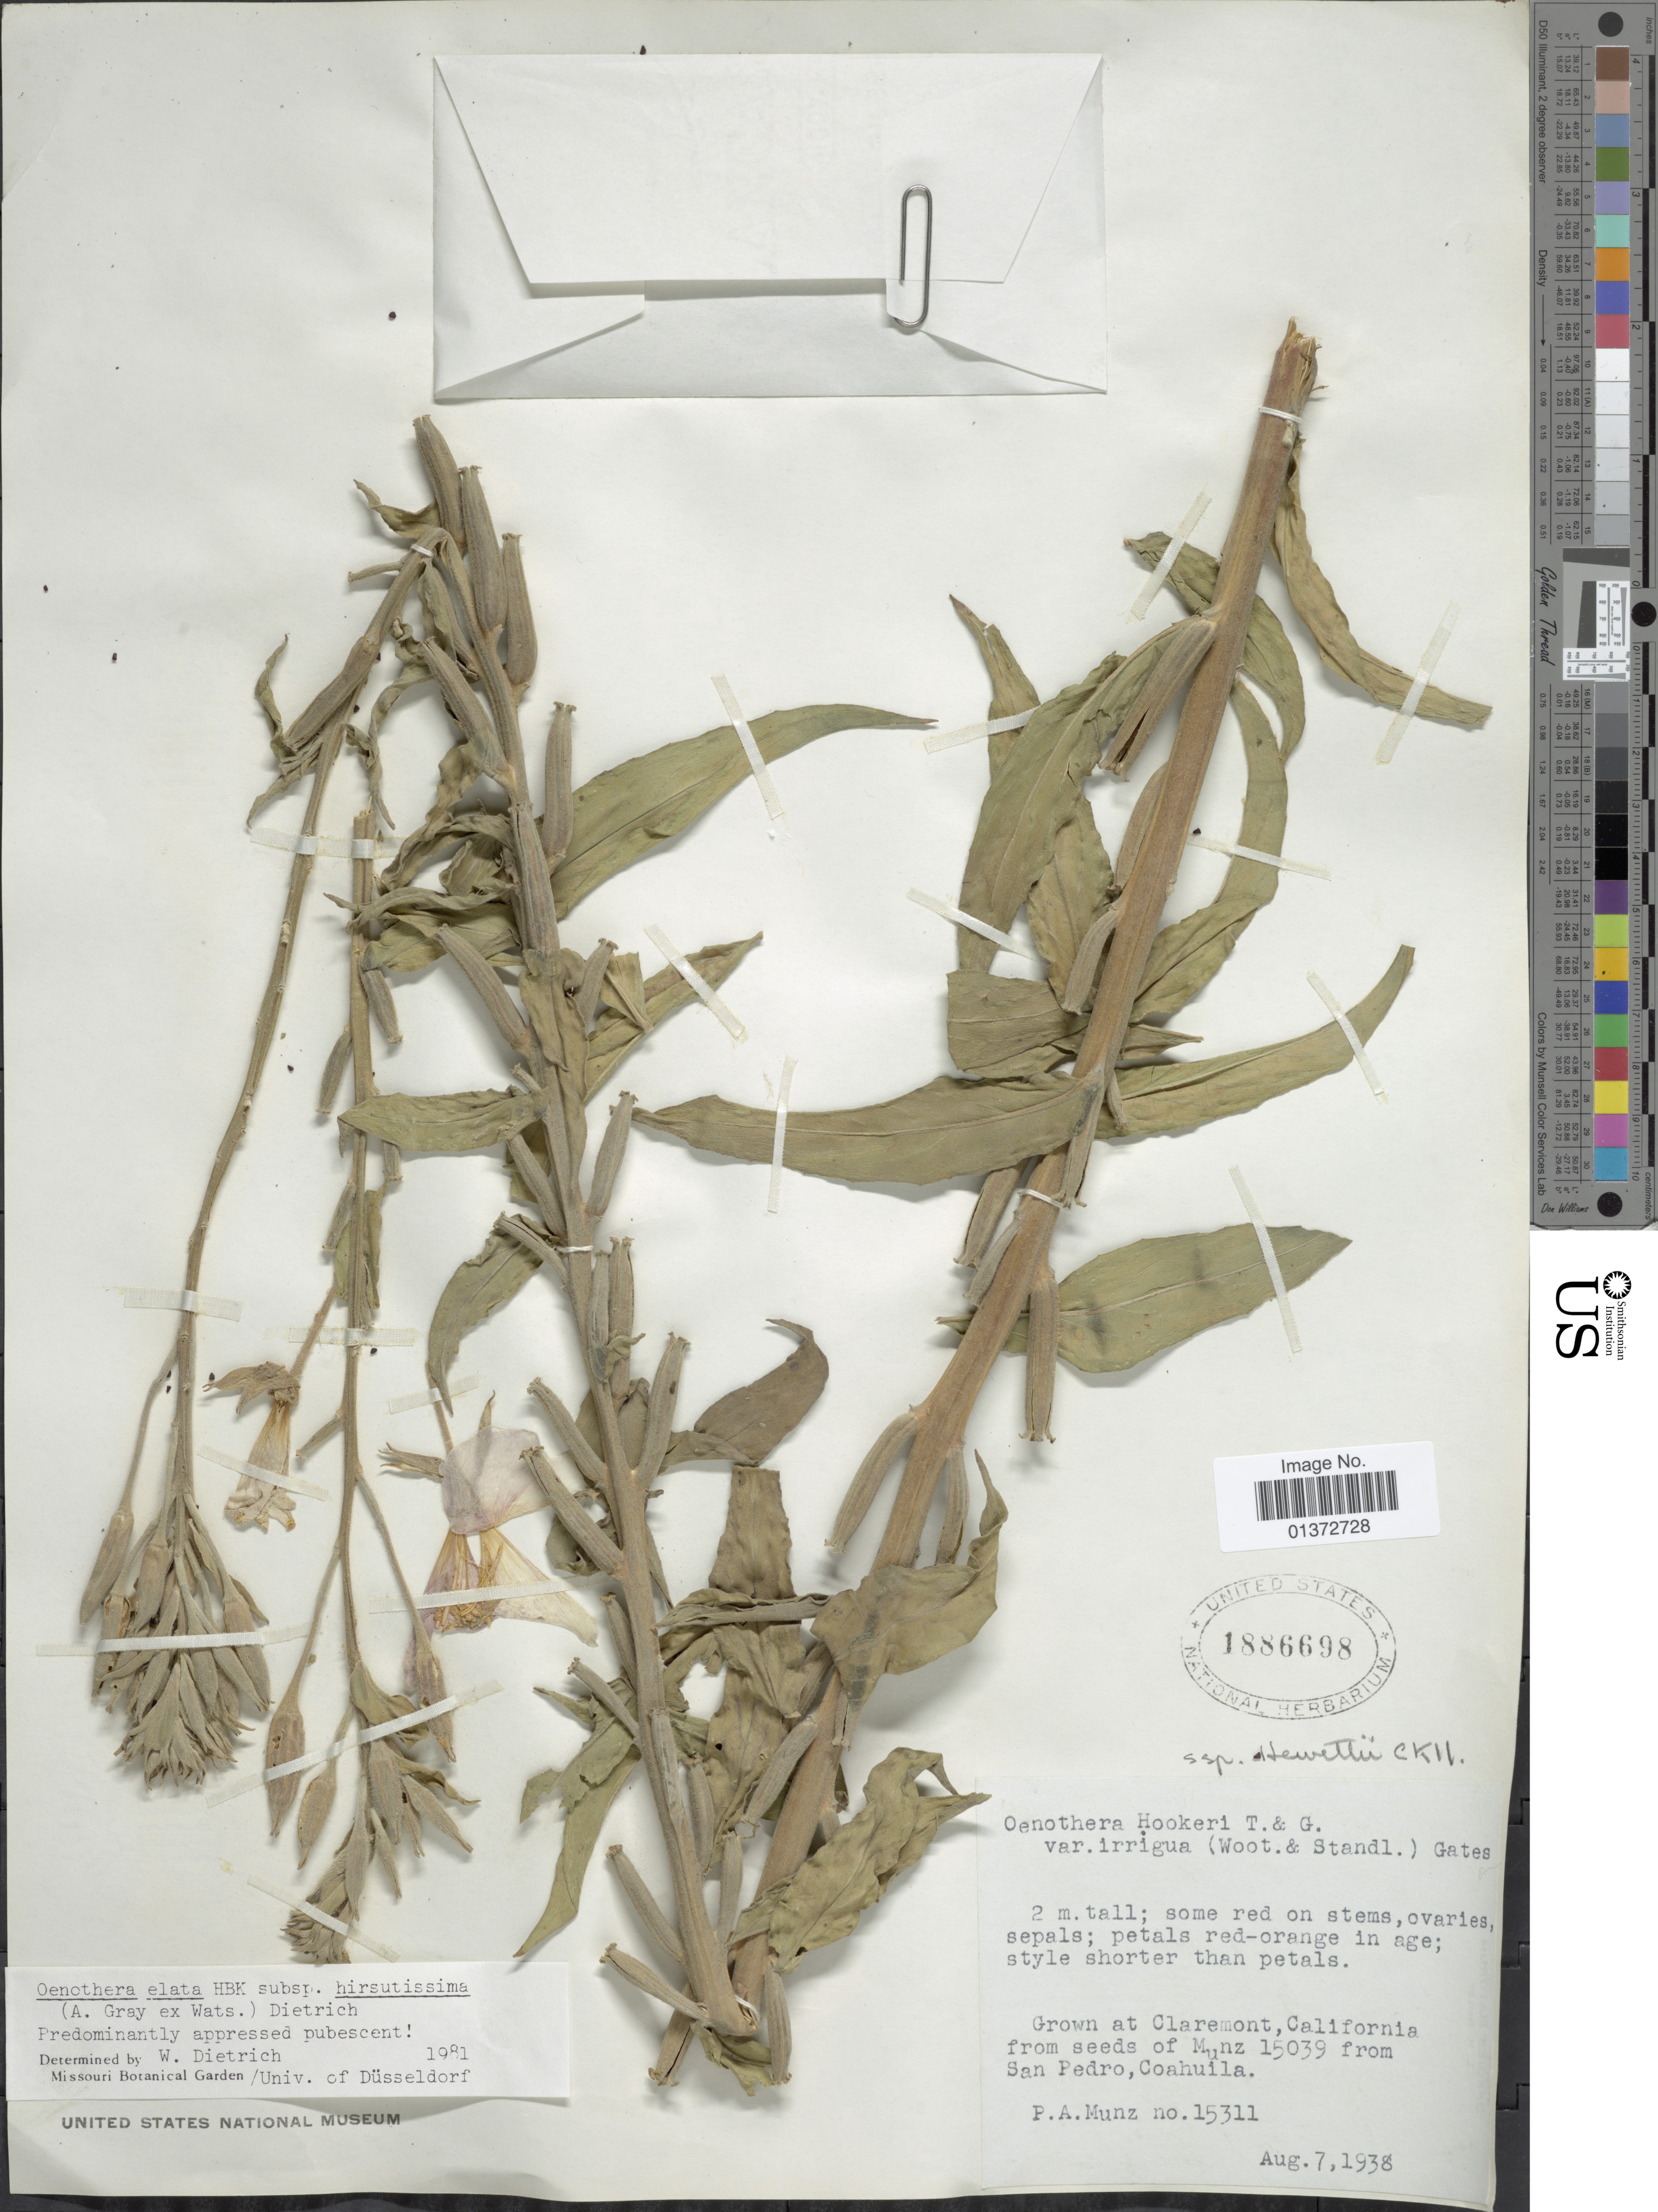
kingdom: Plantae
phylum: Tracheophyta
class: Magnoliopsida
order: Myrtales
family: Onagraceae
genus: Oenothera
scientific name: Oenothera elata subsp. hirsutissima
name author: (A. Gray ex S. Watson) W. Dietr.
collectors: P. A. Munz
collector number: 15311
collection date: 1938-08-07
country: United States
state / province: California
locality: Claremont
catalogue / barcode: US 1886698